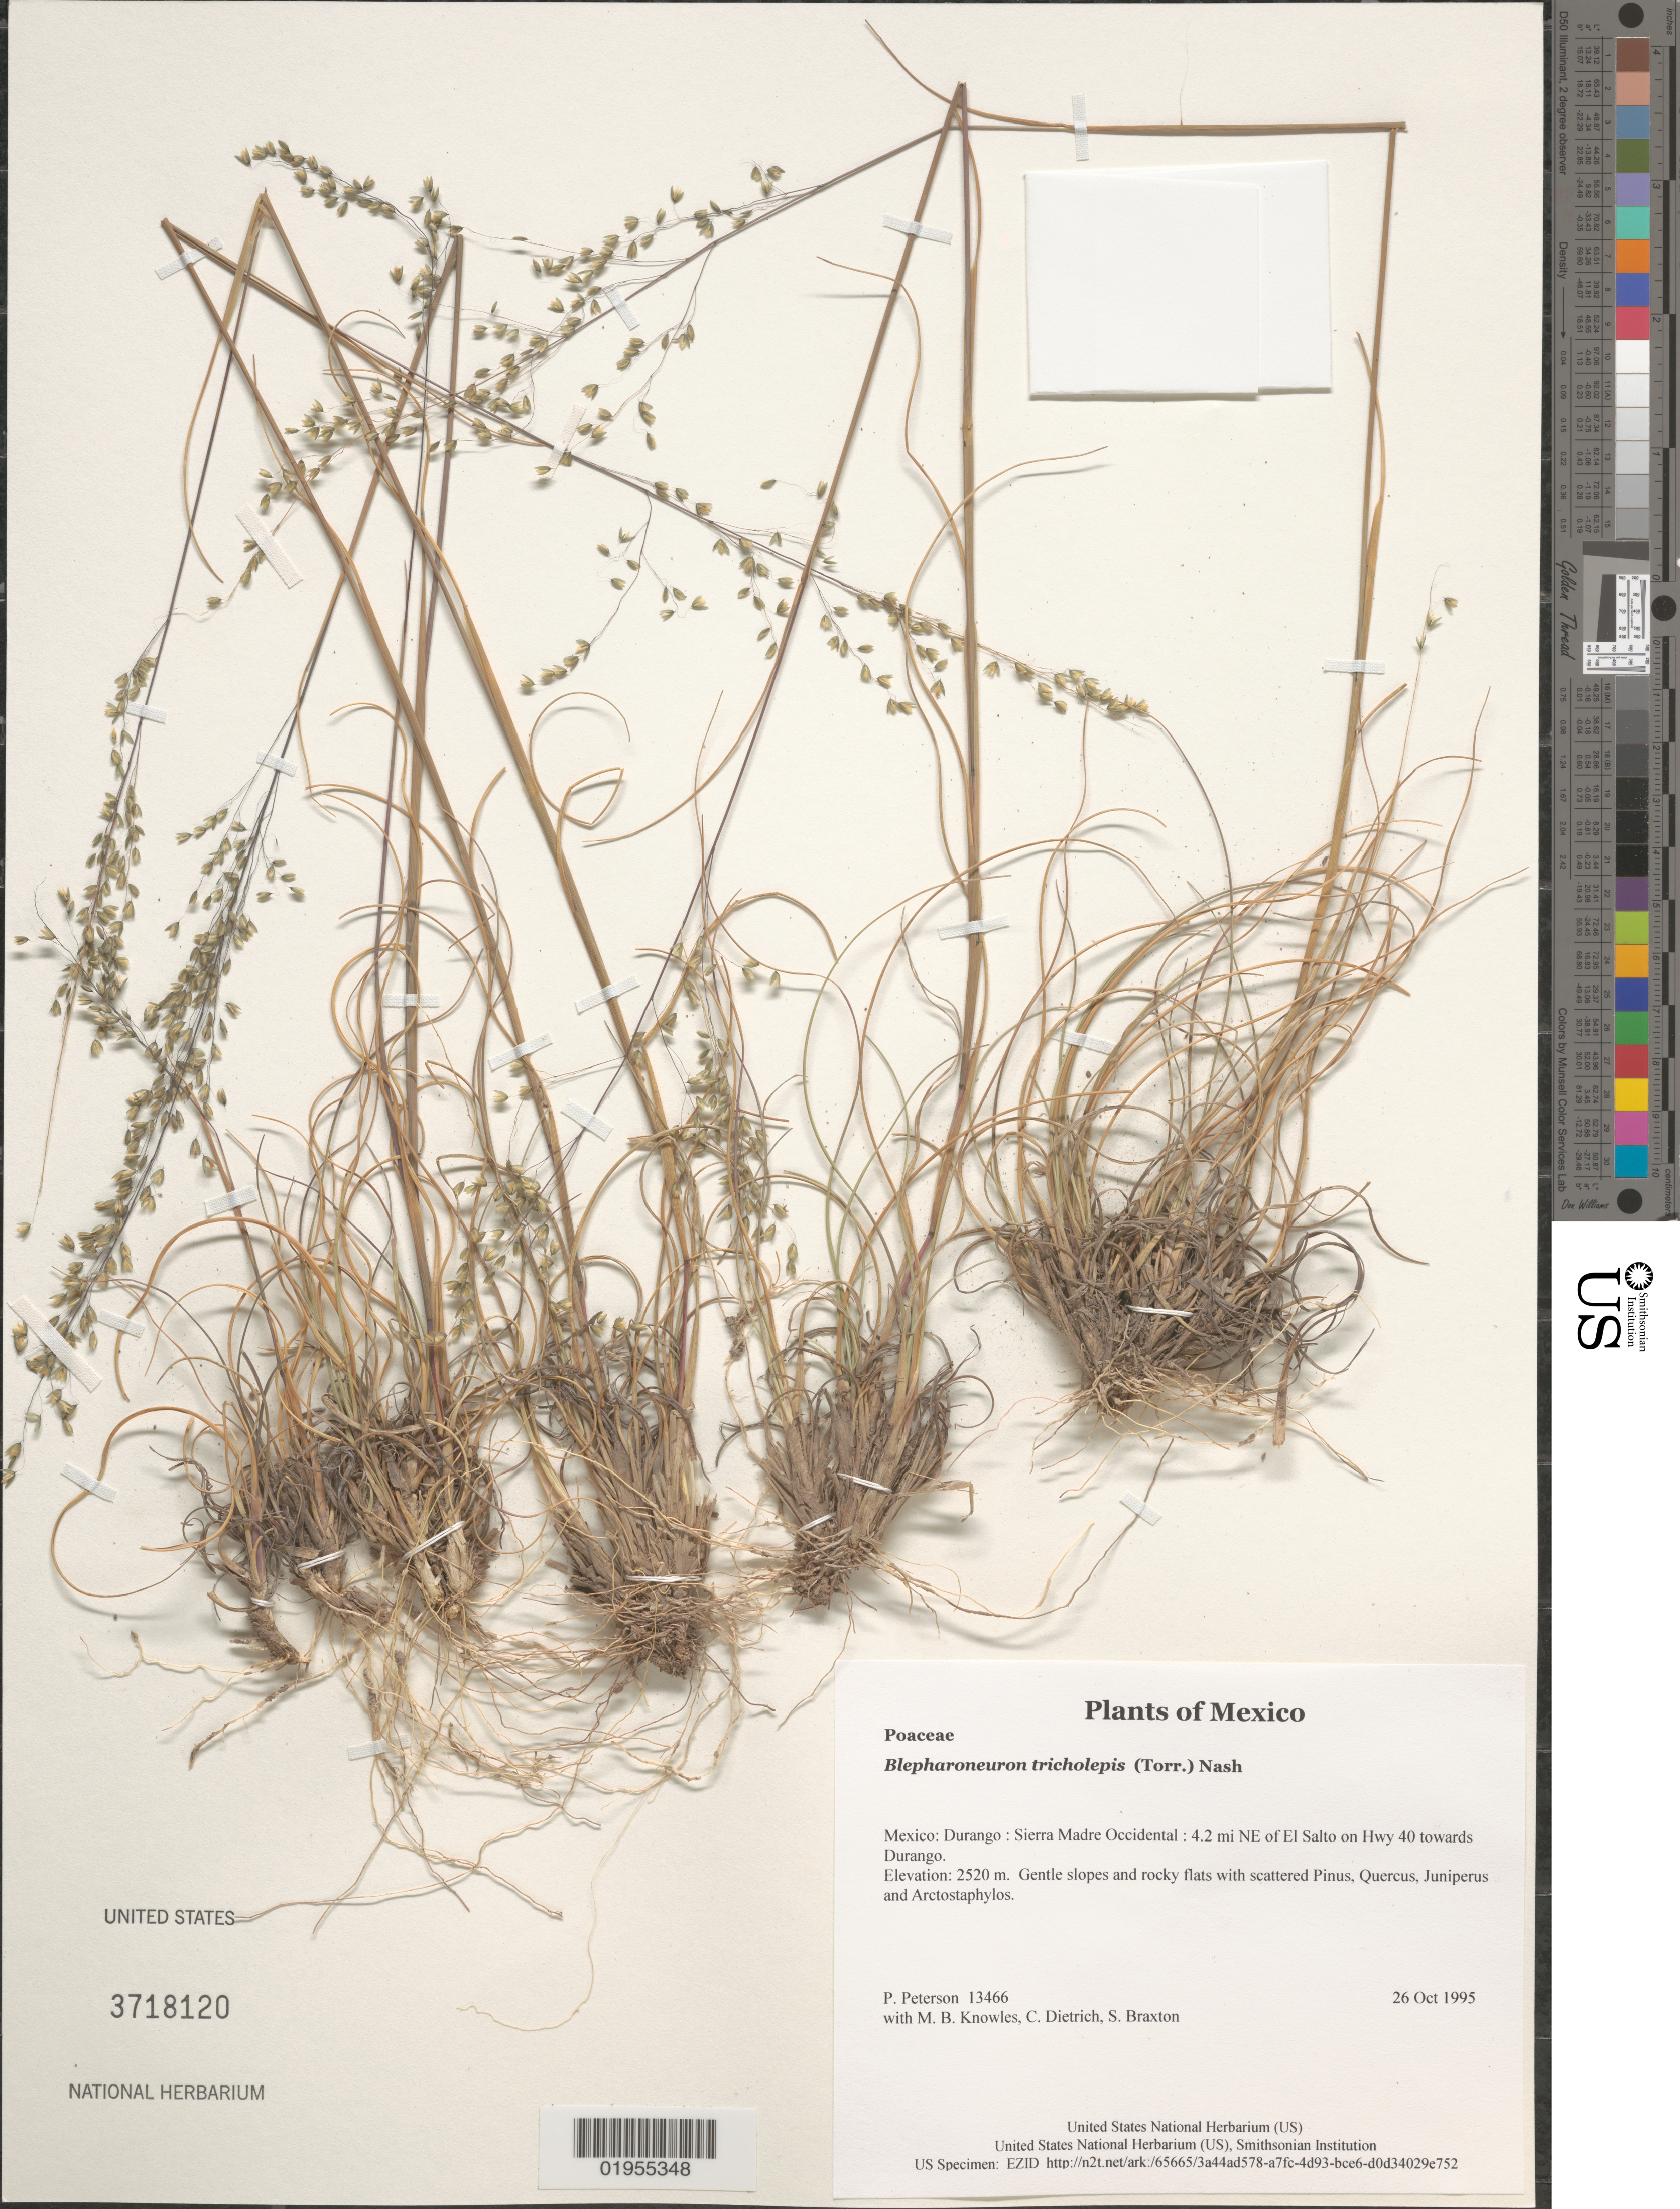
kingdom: Plantae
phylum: Tracheophyta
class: Liliopsida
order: Poales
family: Poaceae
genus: Blepharoneuron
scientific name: Blepharoneuron tricholepis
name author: (Torr.) Nash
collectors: P. M. Peterson, M. B. Knowles, C. Dietrich & S. Braxton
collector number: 13466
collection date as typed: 26 Oct 1995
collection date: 1995-10-26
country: Mexico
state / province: Durango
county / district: Sierra Madre Occidental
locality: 4.2 mi NE of El Salto on Hwy 40 towards Durango.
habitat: Gentle slopes and rocky flats with scattered Pinus, Quercus, Juniperus and Arctostaphylos.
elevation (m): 2520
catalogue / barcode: US 3718120